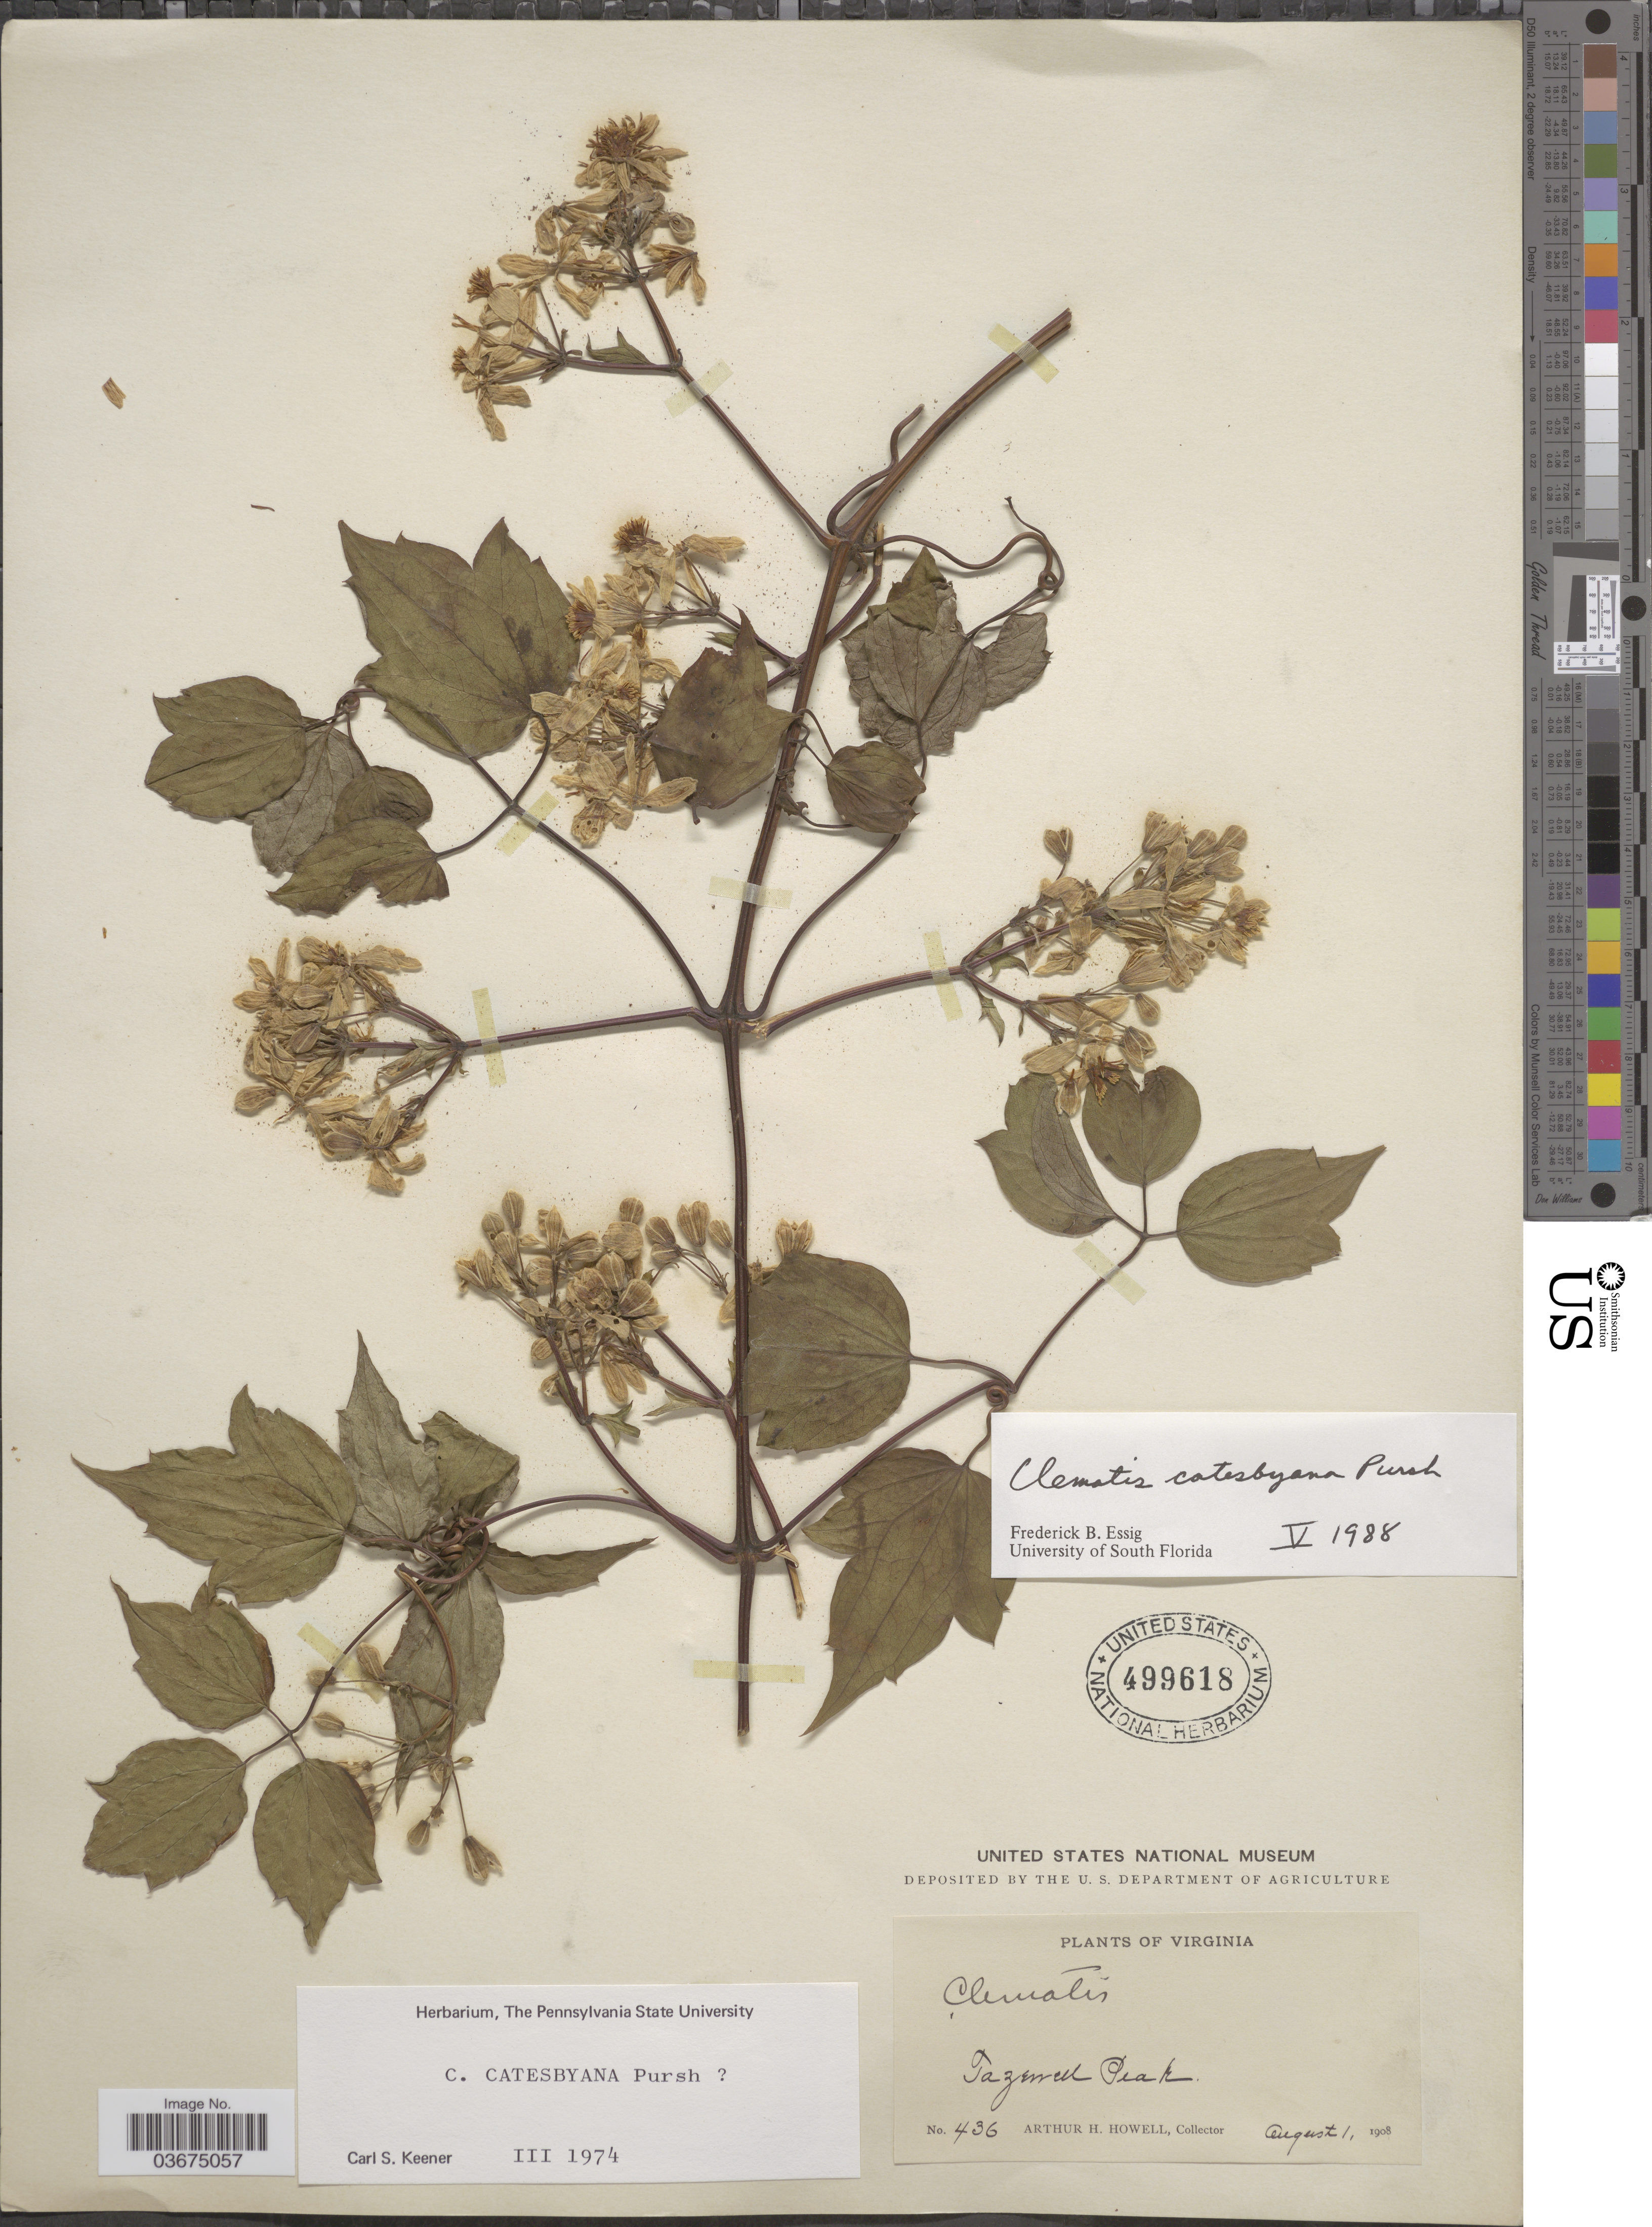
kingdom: Plantae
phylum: Tracheophyta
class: Magnoliopsida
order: Ranunculales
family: Ranunculaceae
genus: Clematis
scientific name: Clematis catesbyana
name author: Pursh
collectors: A. H. Howell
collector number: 436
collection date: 1908-08-01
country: United States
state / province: Virginia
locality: Tazewell Peak.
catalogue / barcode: US 499618